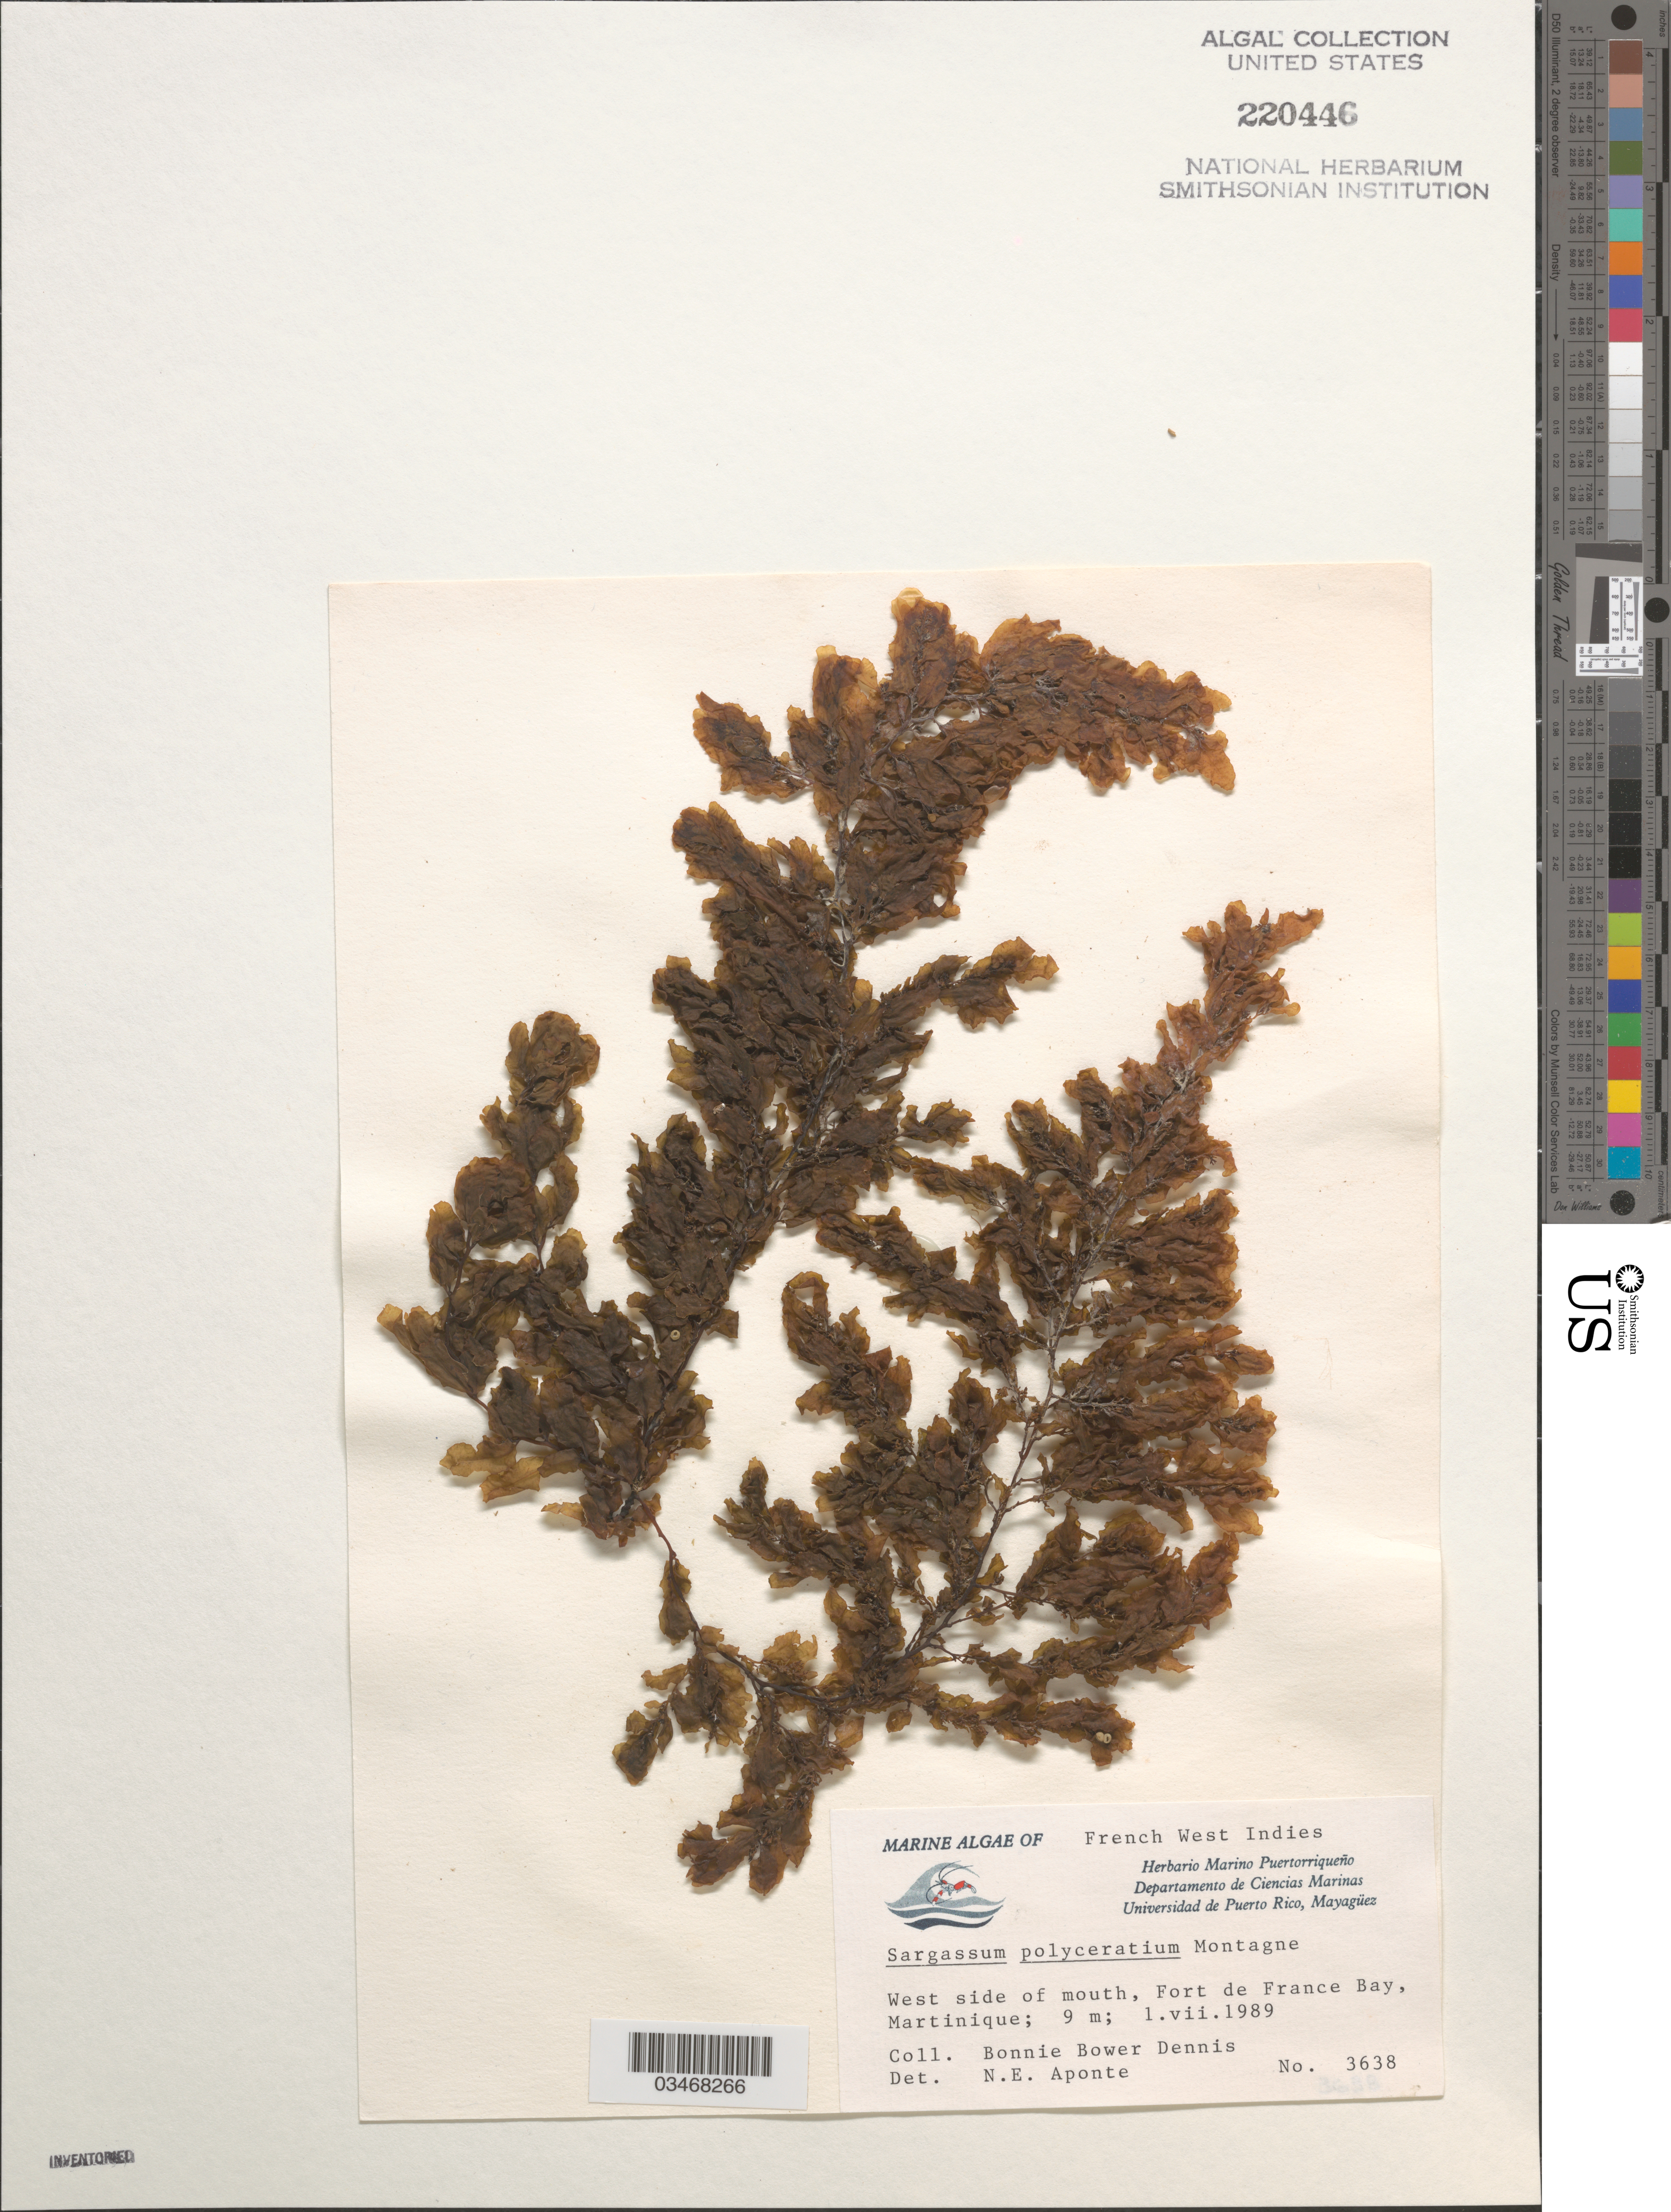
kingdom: Chromista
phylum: Ochrophyta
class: Phaeophyceae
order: Fucales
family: Sargassaceae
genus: Sargassum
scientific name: Sargassum polyceratium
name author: Mont.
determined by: Aponte, N. E.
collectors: B. Dennis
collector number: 3638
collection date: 1989-07-01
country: Martinique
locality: West side of mouth, Fort de France Bay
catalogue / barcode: US 220446